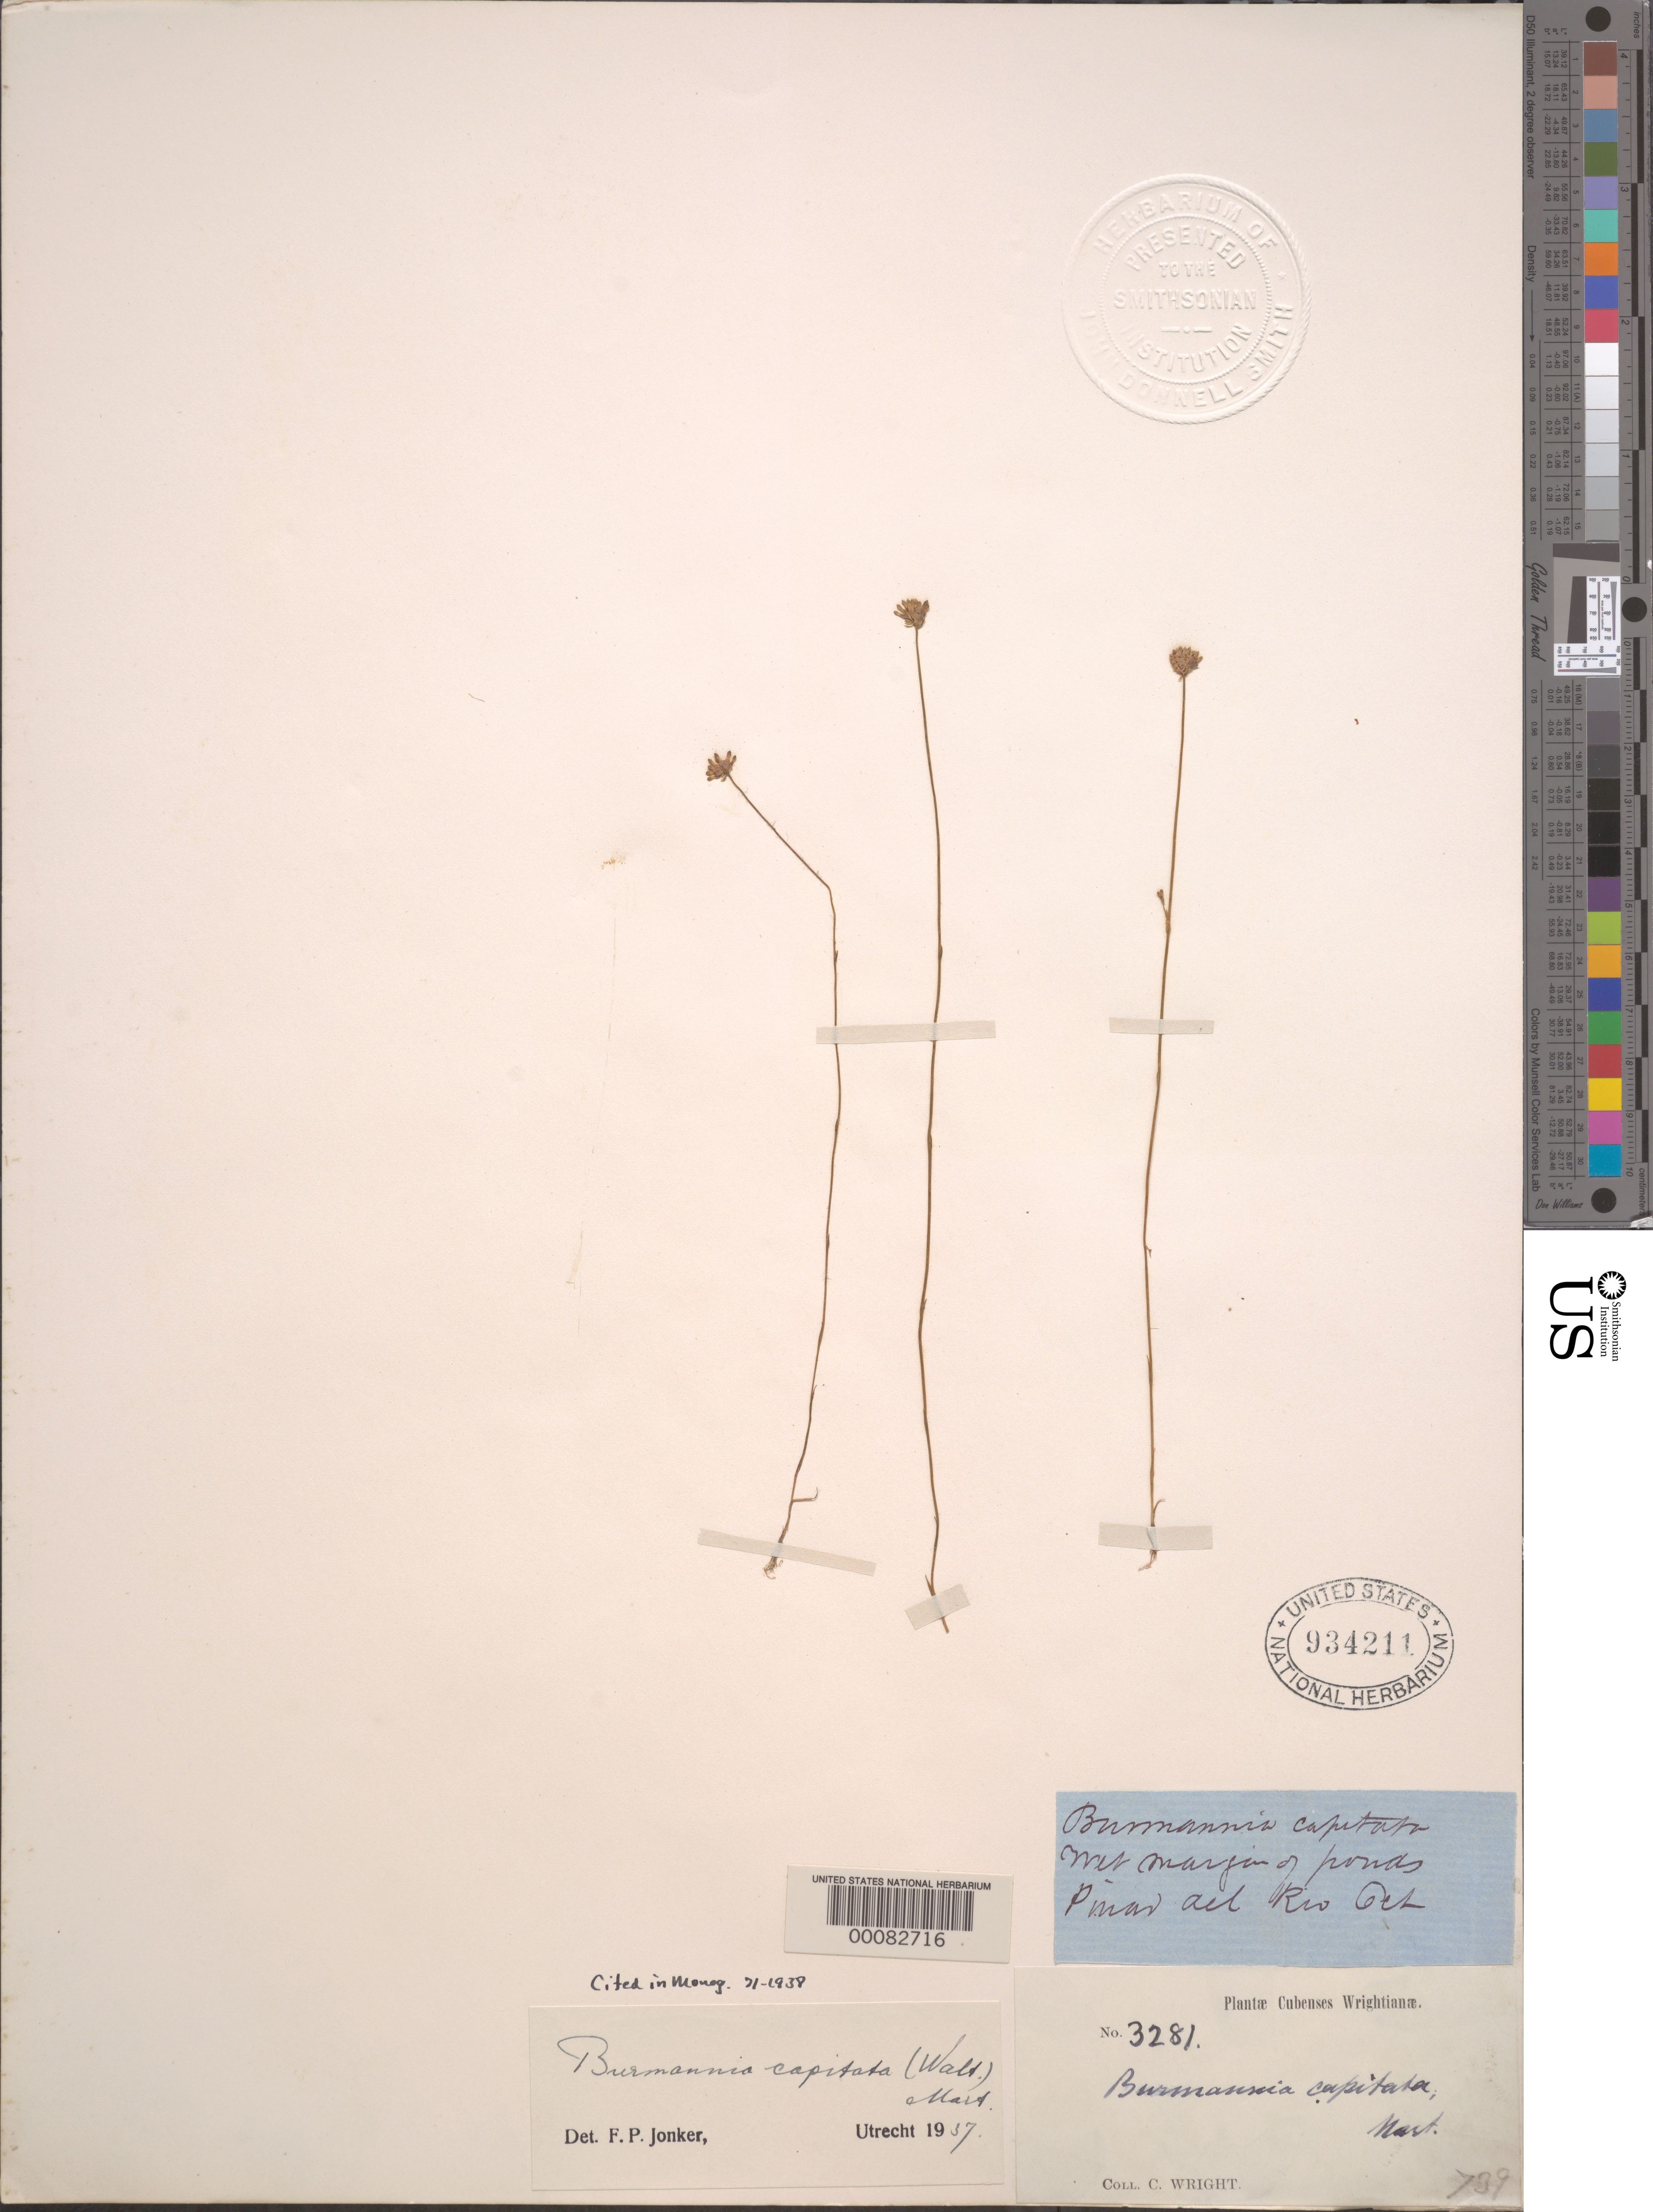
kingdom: Plantae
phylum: Tracheophyta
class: Liliopsida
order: Dioscoreales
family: Burmanniaceae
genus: Burmannia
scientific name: Burmannia capitata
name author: (Walter ex J.F. Gmel.) Mart.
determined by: Jonker, F. P.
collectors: C. Wright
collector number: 3281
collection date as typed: Oct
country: Cuba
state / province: Pinar del Rio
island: Cuba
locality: Pinar del Río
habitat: Wet margins of ponds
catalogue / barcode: US 934211